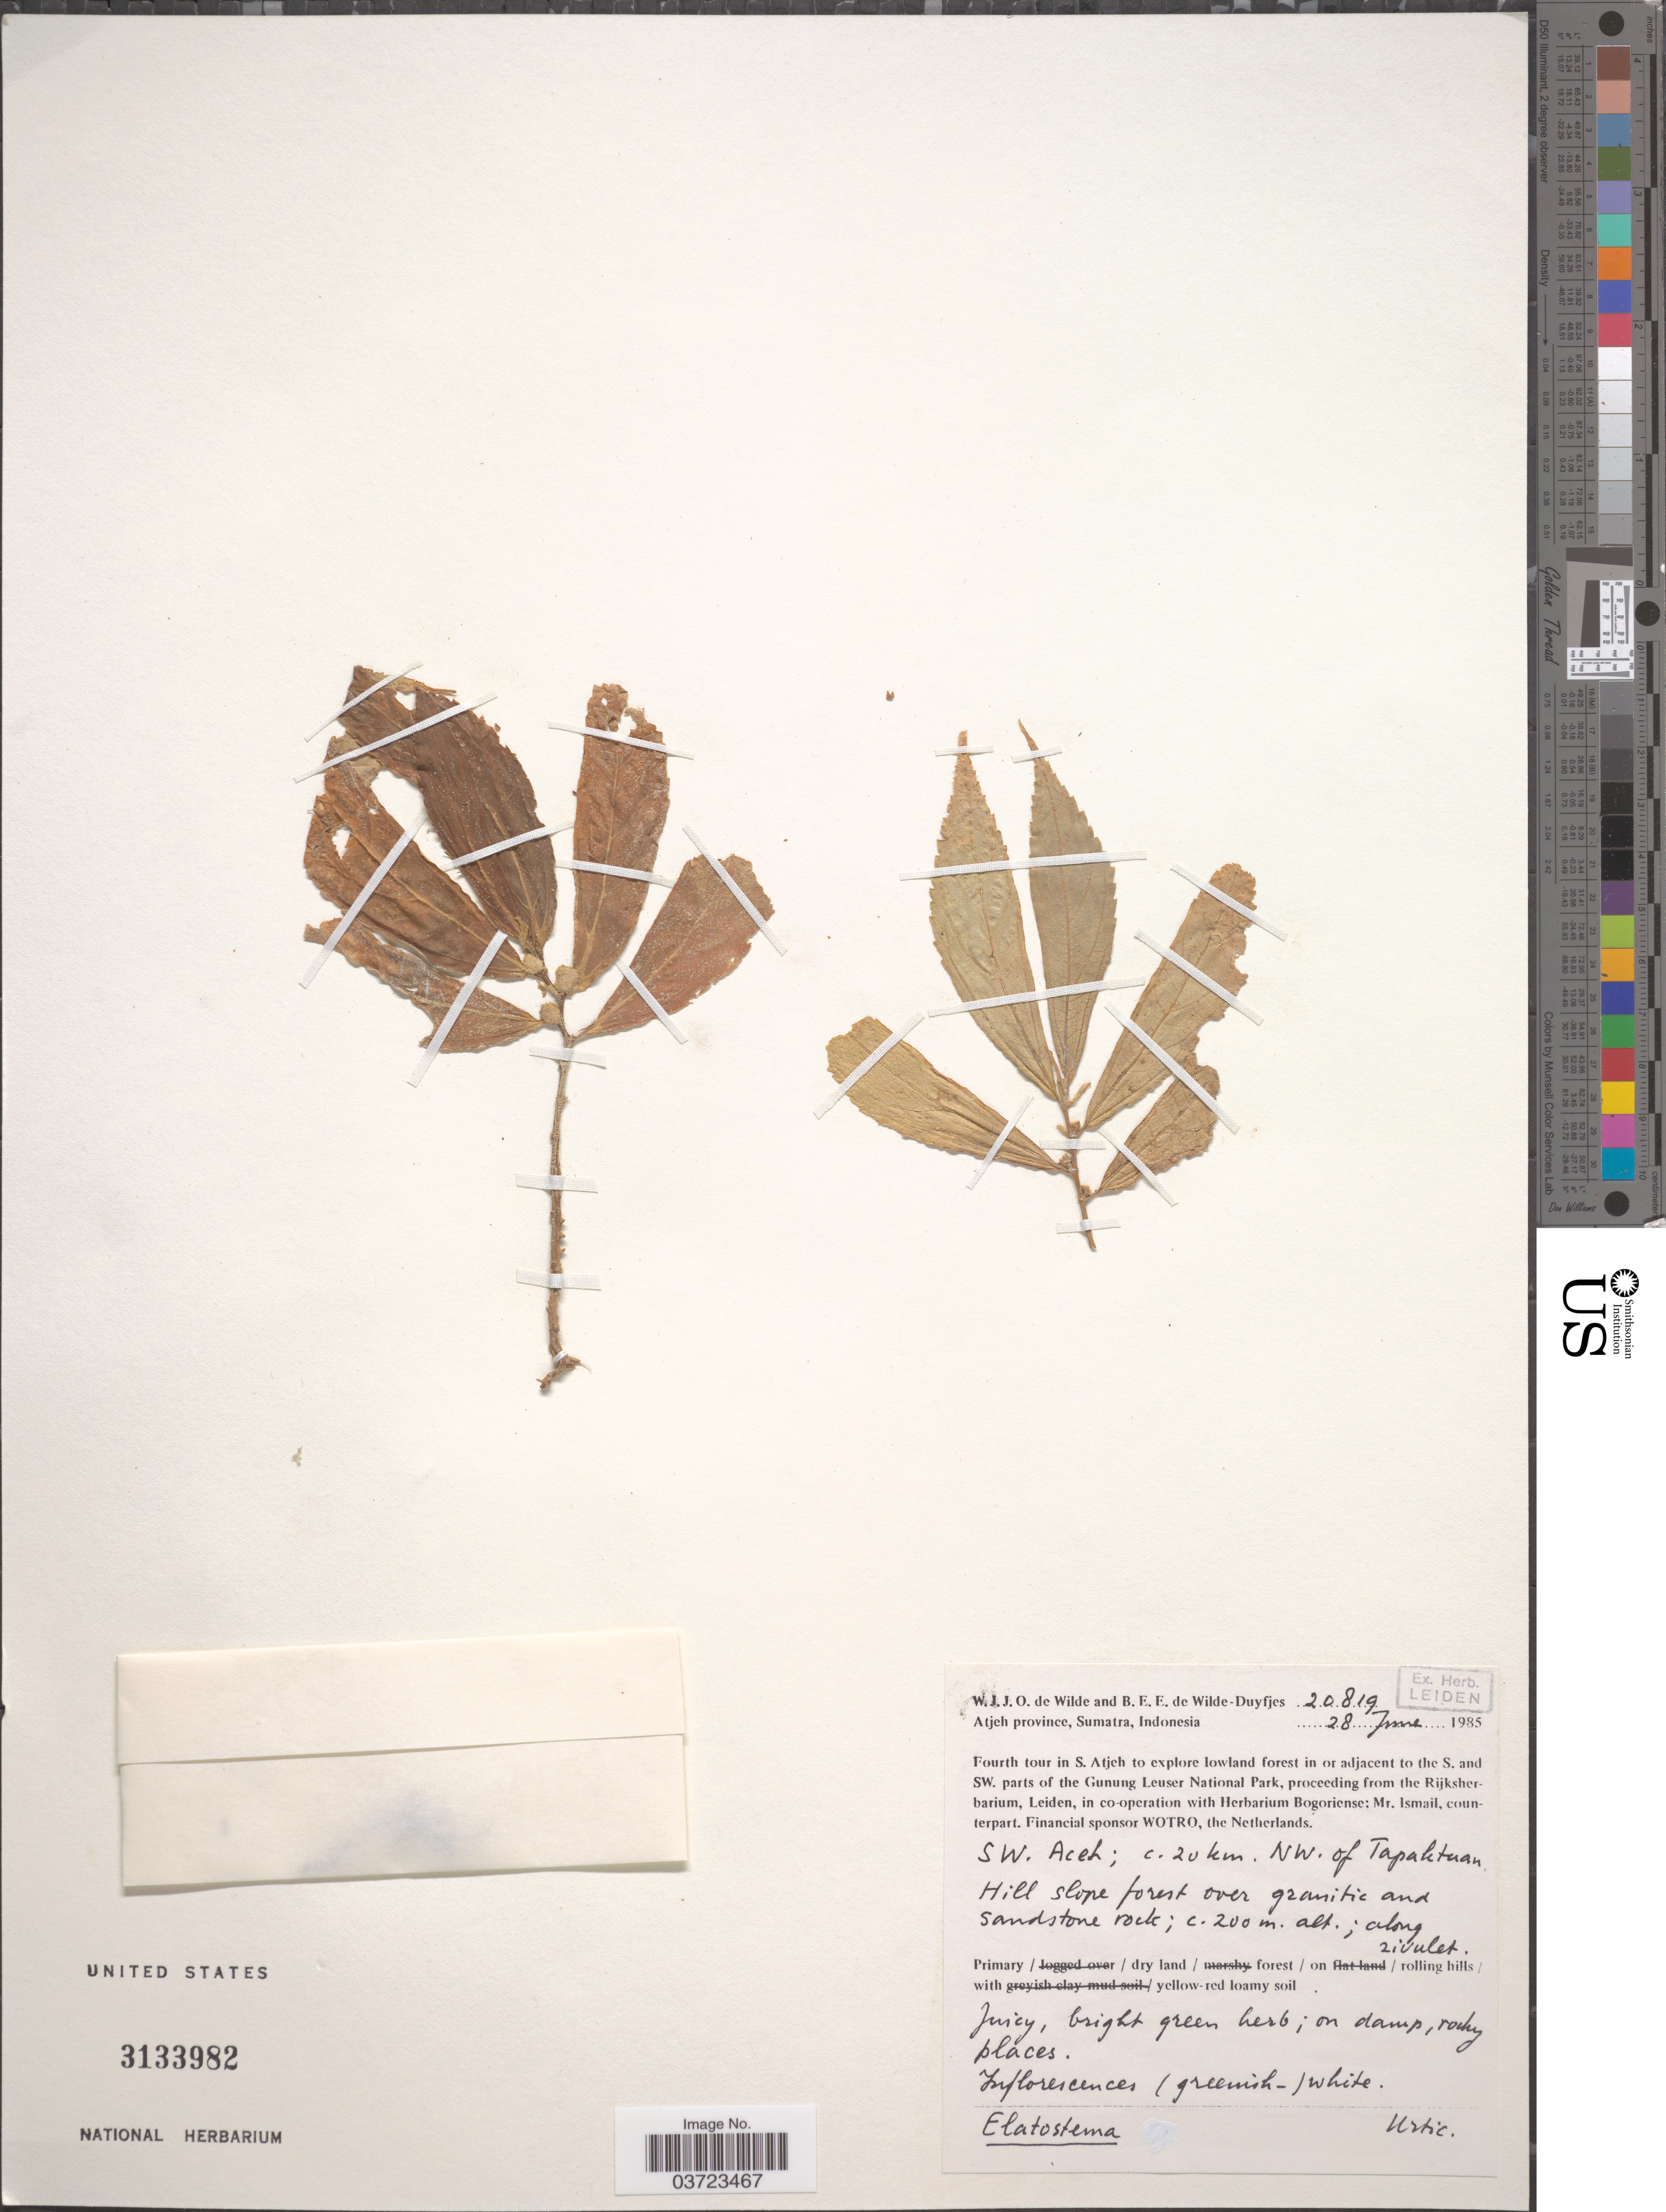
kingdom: Plantae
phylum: Tracheophyta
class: Magnoliopsida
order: Rosales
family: Urticaceae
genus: Elatostema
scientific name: Elatostema sp.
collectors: W. J. de Wilde & B. E. de Wilde-Duyfjes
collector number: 20819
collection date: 1985-06-28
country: Indonesia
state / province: Sumatra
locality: Atjeh Province. Fourth tour in S. Atjeh to explore lowland forest in or adjacent to the S. and SW. parts of the Gunung Leuser National Park. SW. Aceh; c. 20 km. NW. of Tapaktaan.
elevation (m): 200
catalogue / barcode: US 3133982